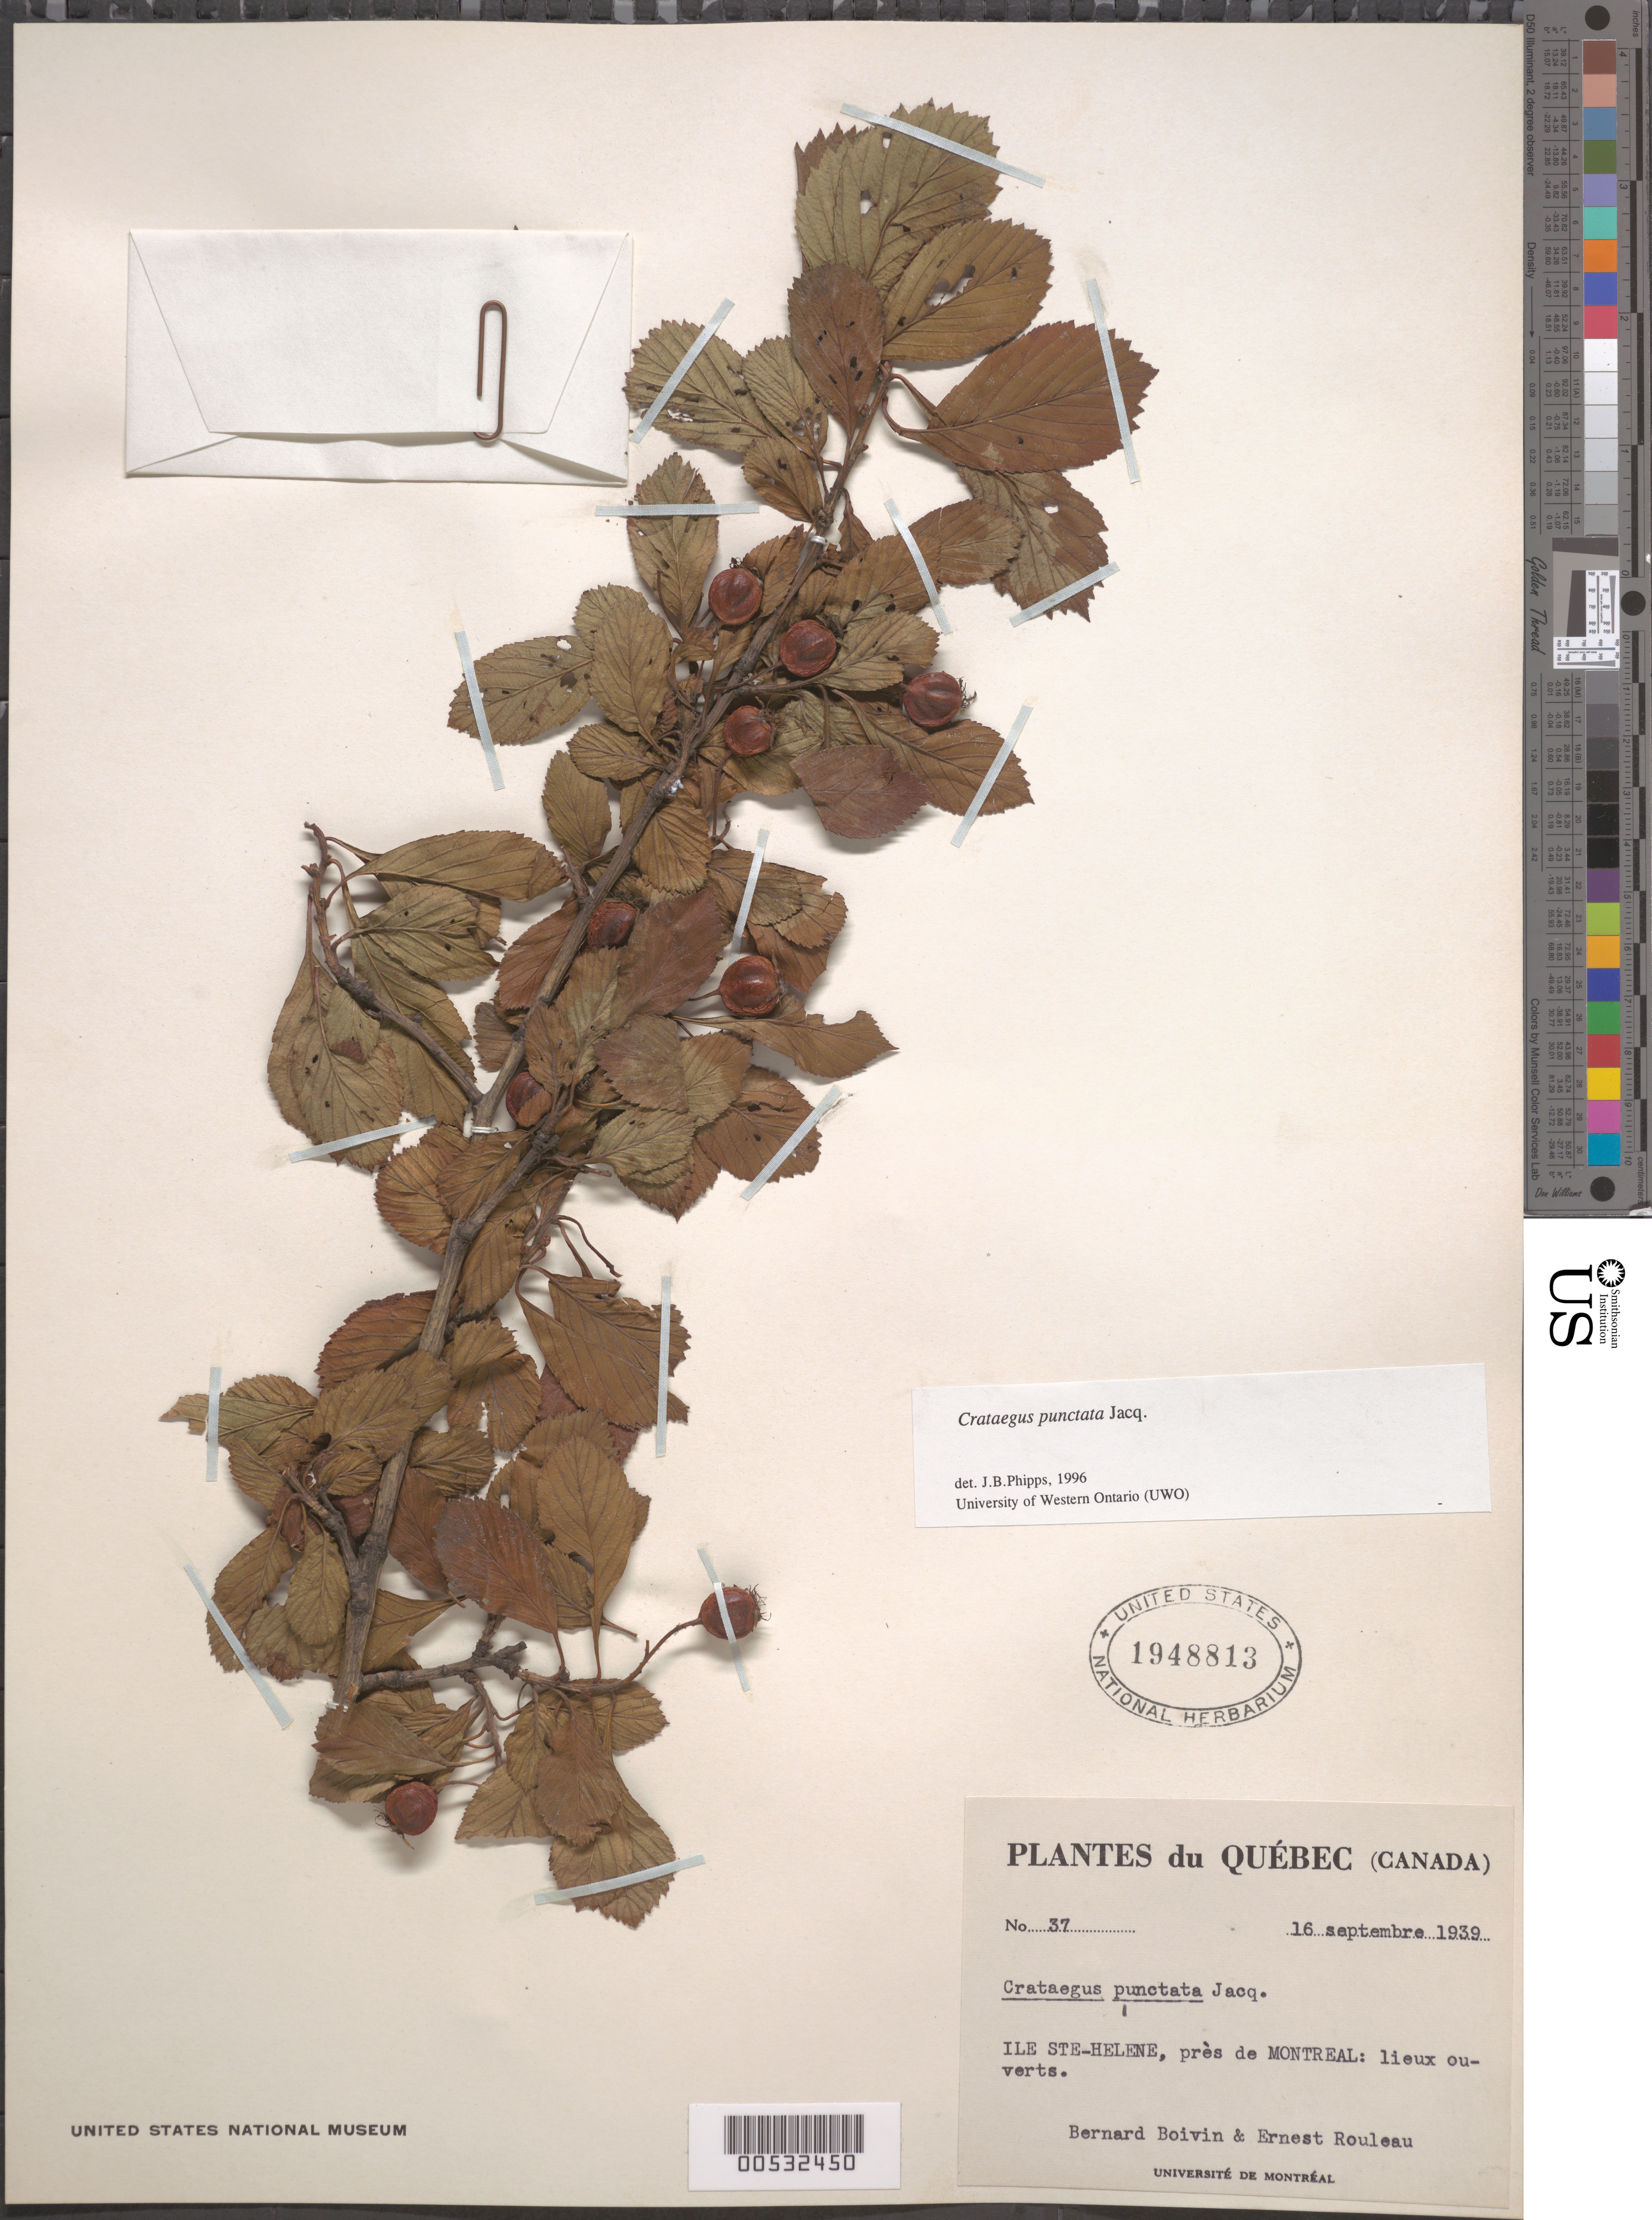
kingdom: Plantae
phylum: Tracheophyta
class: Magnoliopsida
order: Rosales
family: Rosaceae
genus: Crataegus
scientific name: Crataegus punctata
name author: Jacq.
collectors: J. R. B. Boivin & E. Rouleau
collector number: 37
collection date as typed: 16 Sep 1939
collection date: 1939-09-16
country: Canada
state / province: Quebec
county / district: Montréal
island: Ile Ste-Helene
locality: près de Montreal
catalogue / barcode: US 1948813